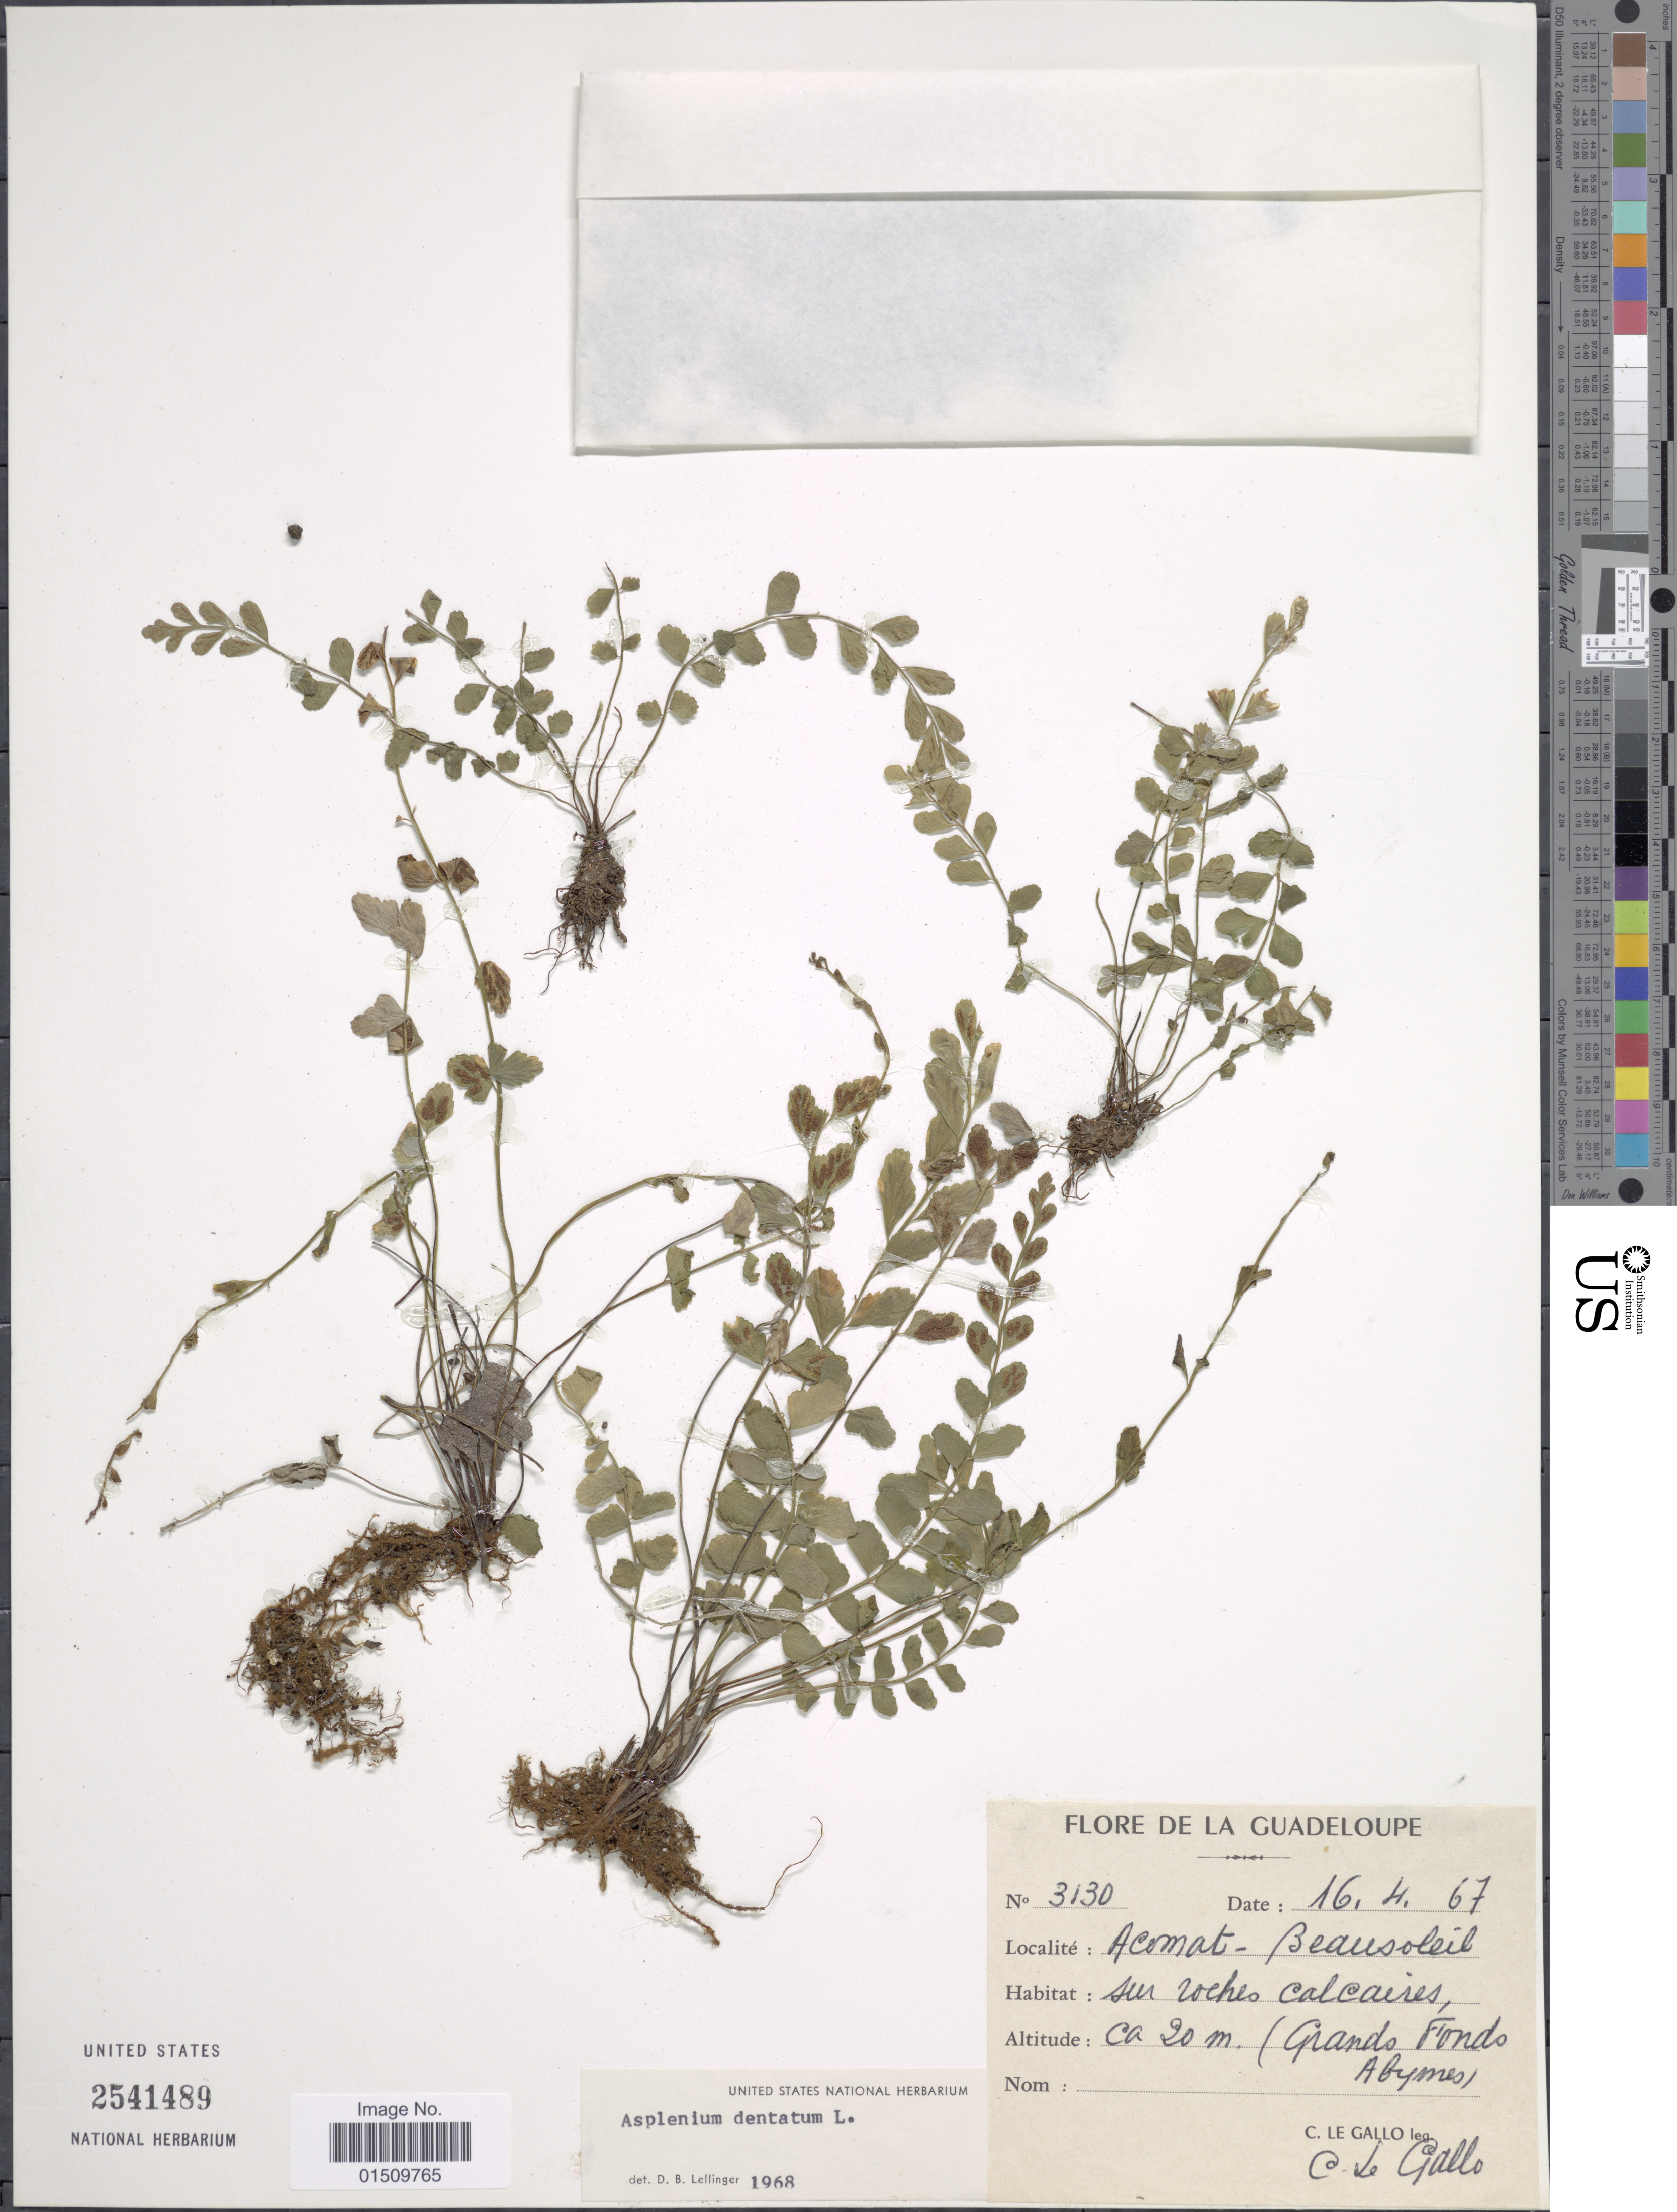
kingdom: Plantae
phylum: Tracheophyta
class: Polypodiopsida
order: Polypodiales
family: Aspleniaceae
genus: Asplenium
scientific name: Asplenium trichomanes-dentatum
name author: L.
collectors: C. Le Gallo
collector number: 3130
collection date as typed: Transcribed d/m/y: 16/4/67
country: Guadeloupe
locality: Guadeloupe, Acomat-Beausoleil.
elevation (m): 20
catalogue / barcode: US 2541489